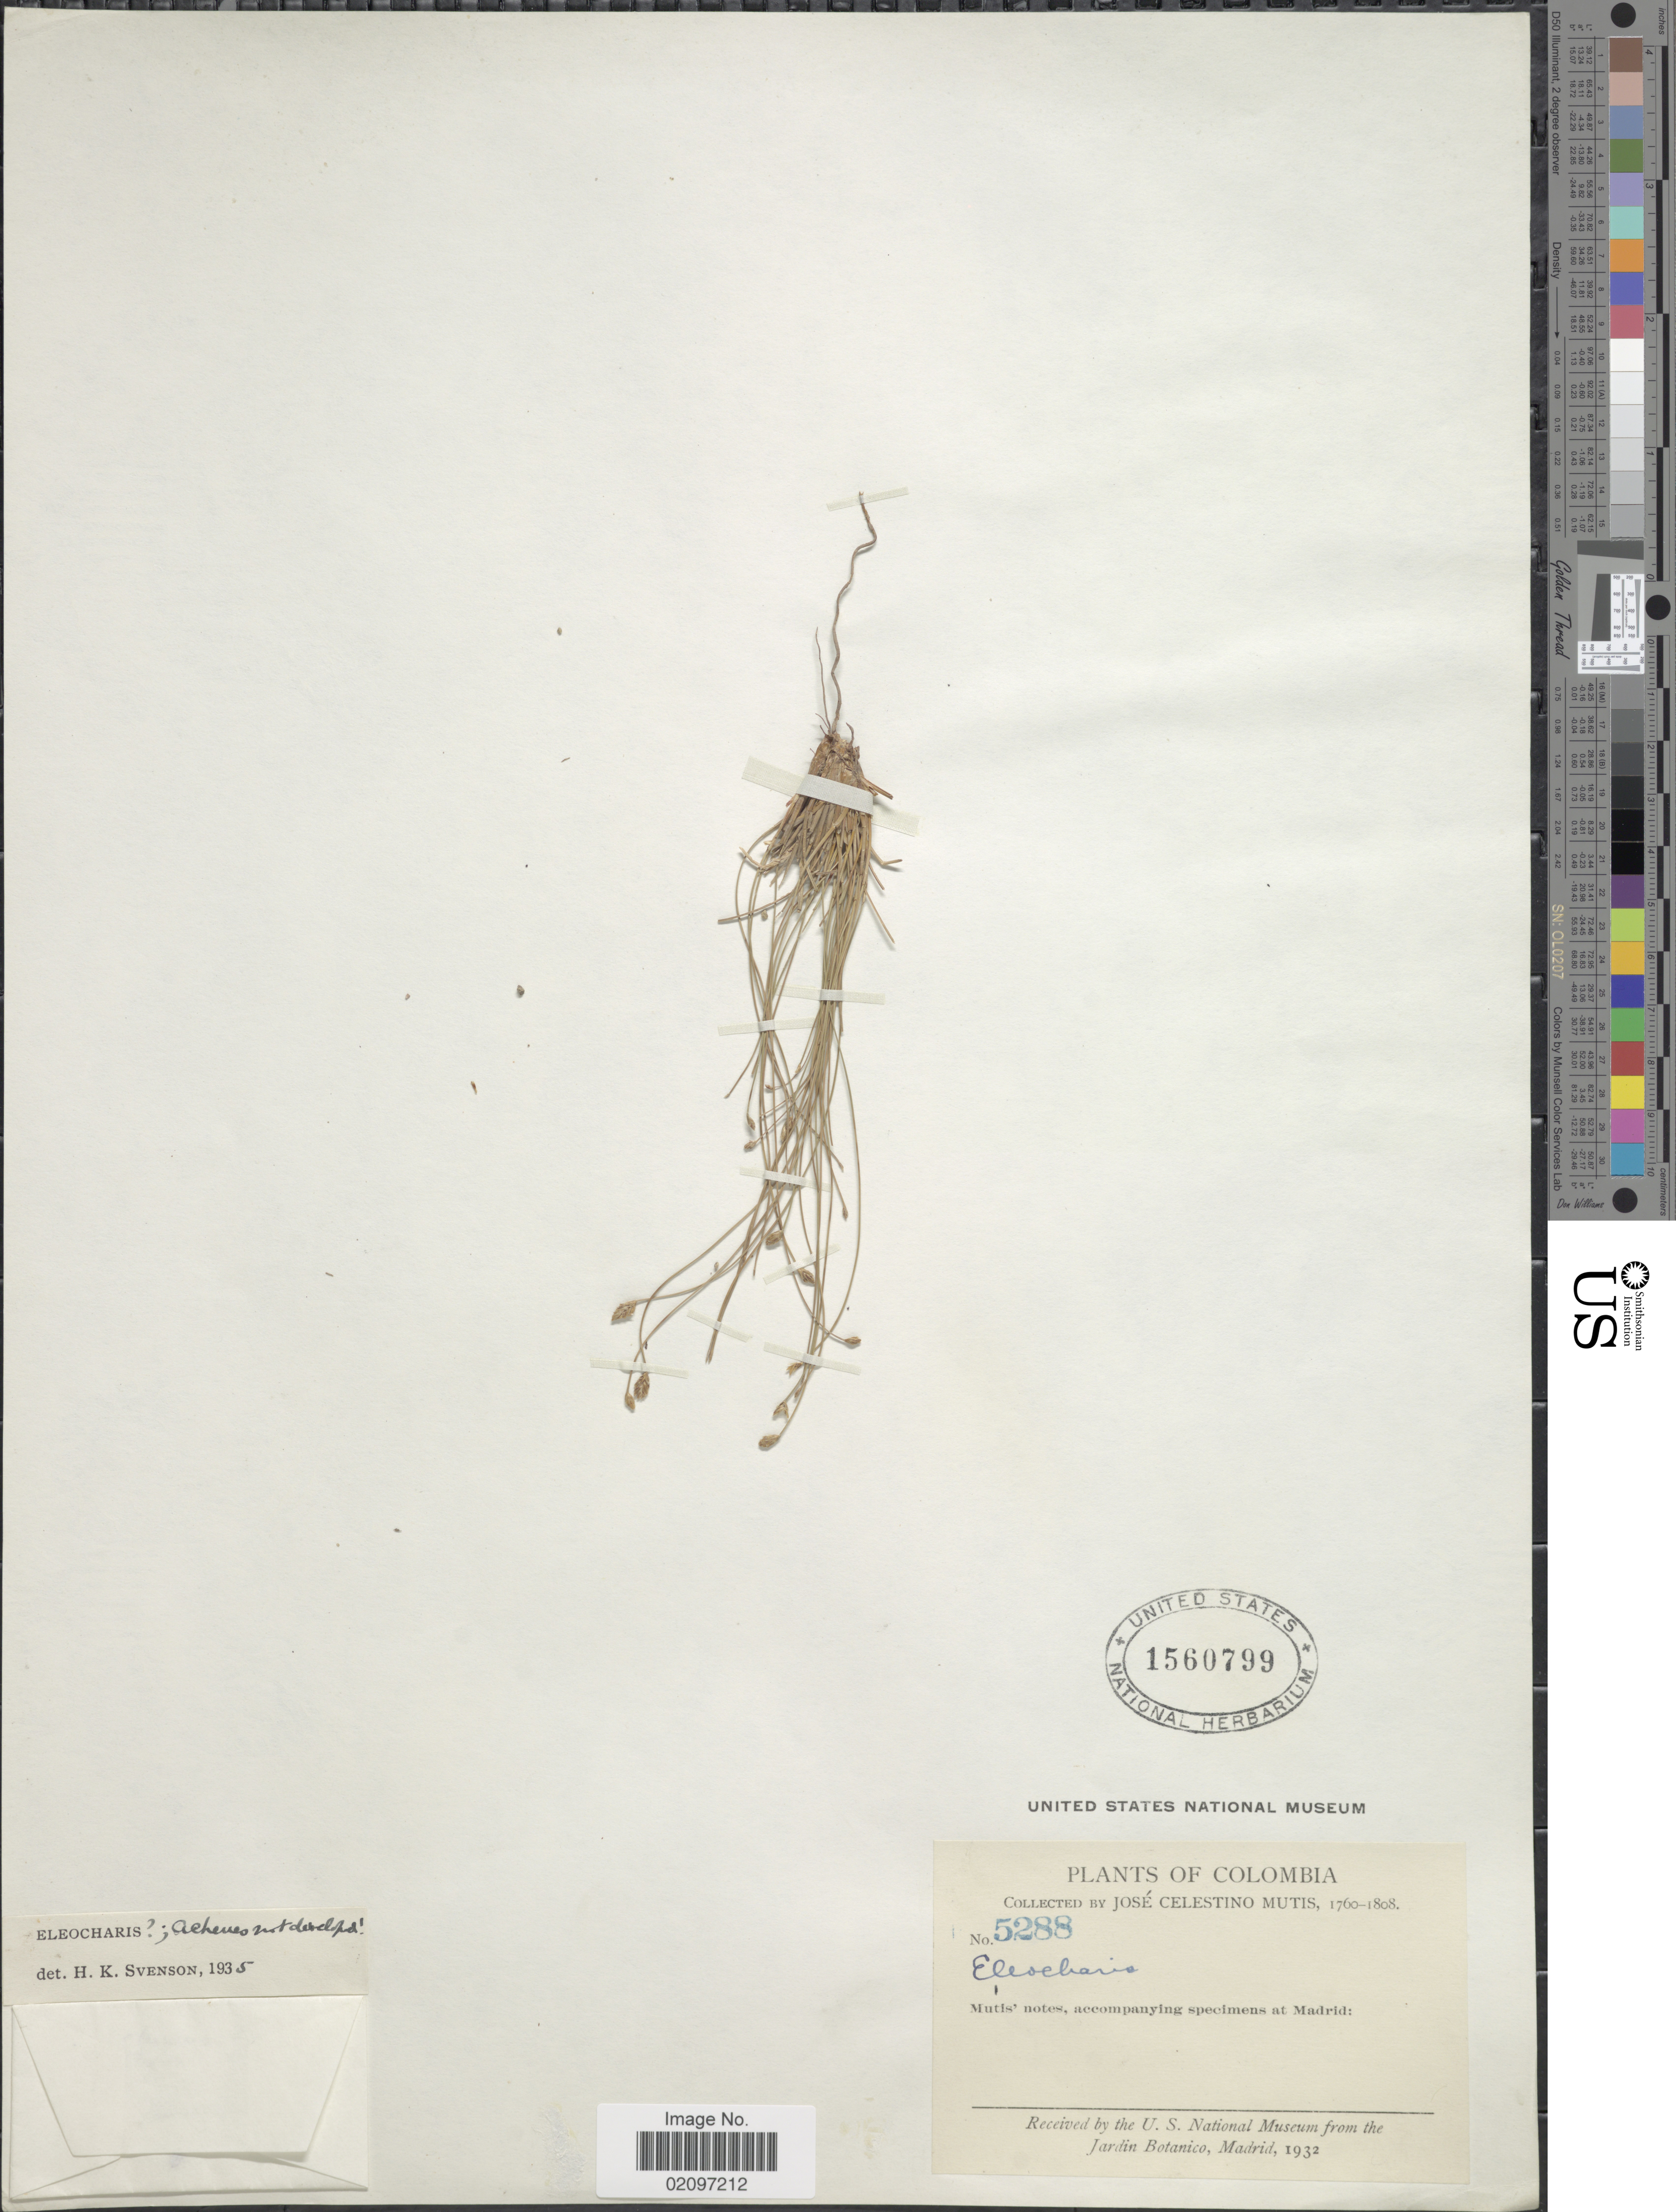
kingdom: Plantae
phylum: Tracheophyta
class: Liliopsida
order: Poales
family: Cyperaceae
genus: Eleocharis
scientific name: Eleocharis sp.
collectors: J. C. B. Mutis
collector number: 5288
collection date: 1760/1808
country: Colombia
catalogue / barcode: US 1560799